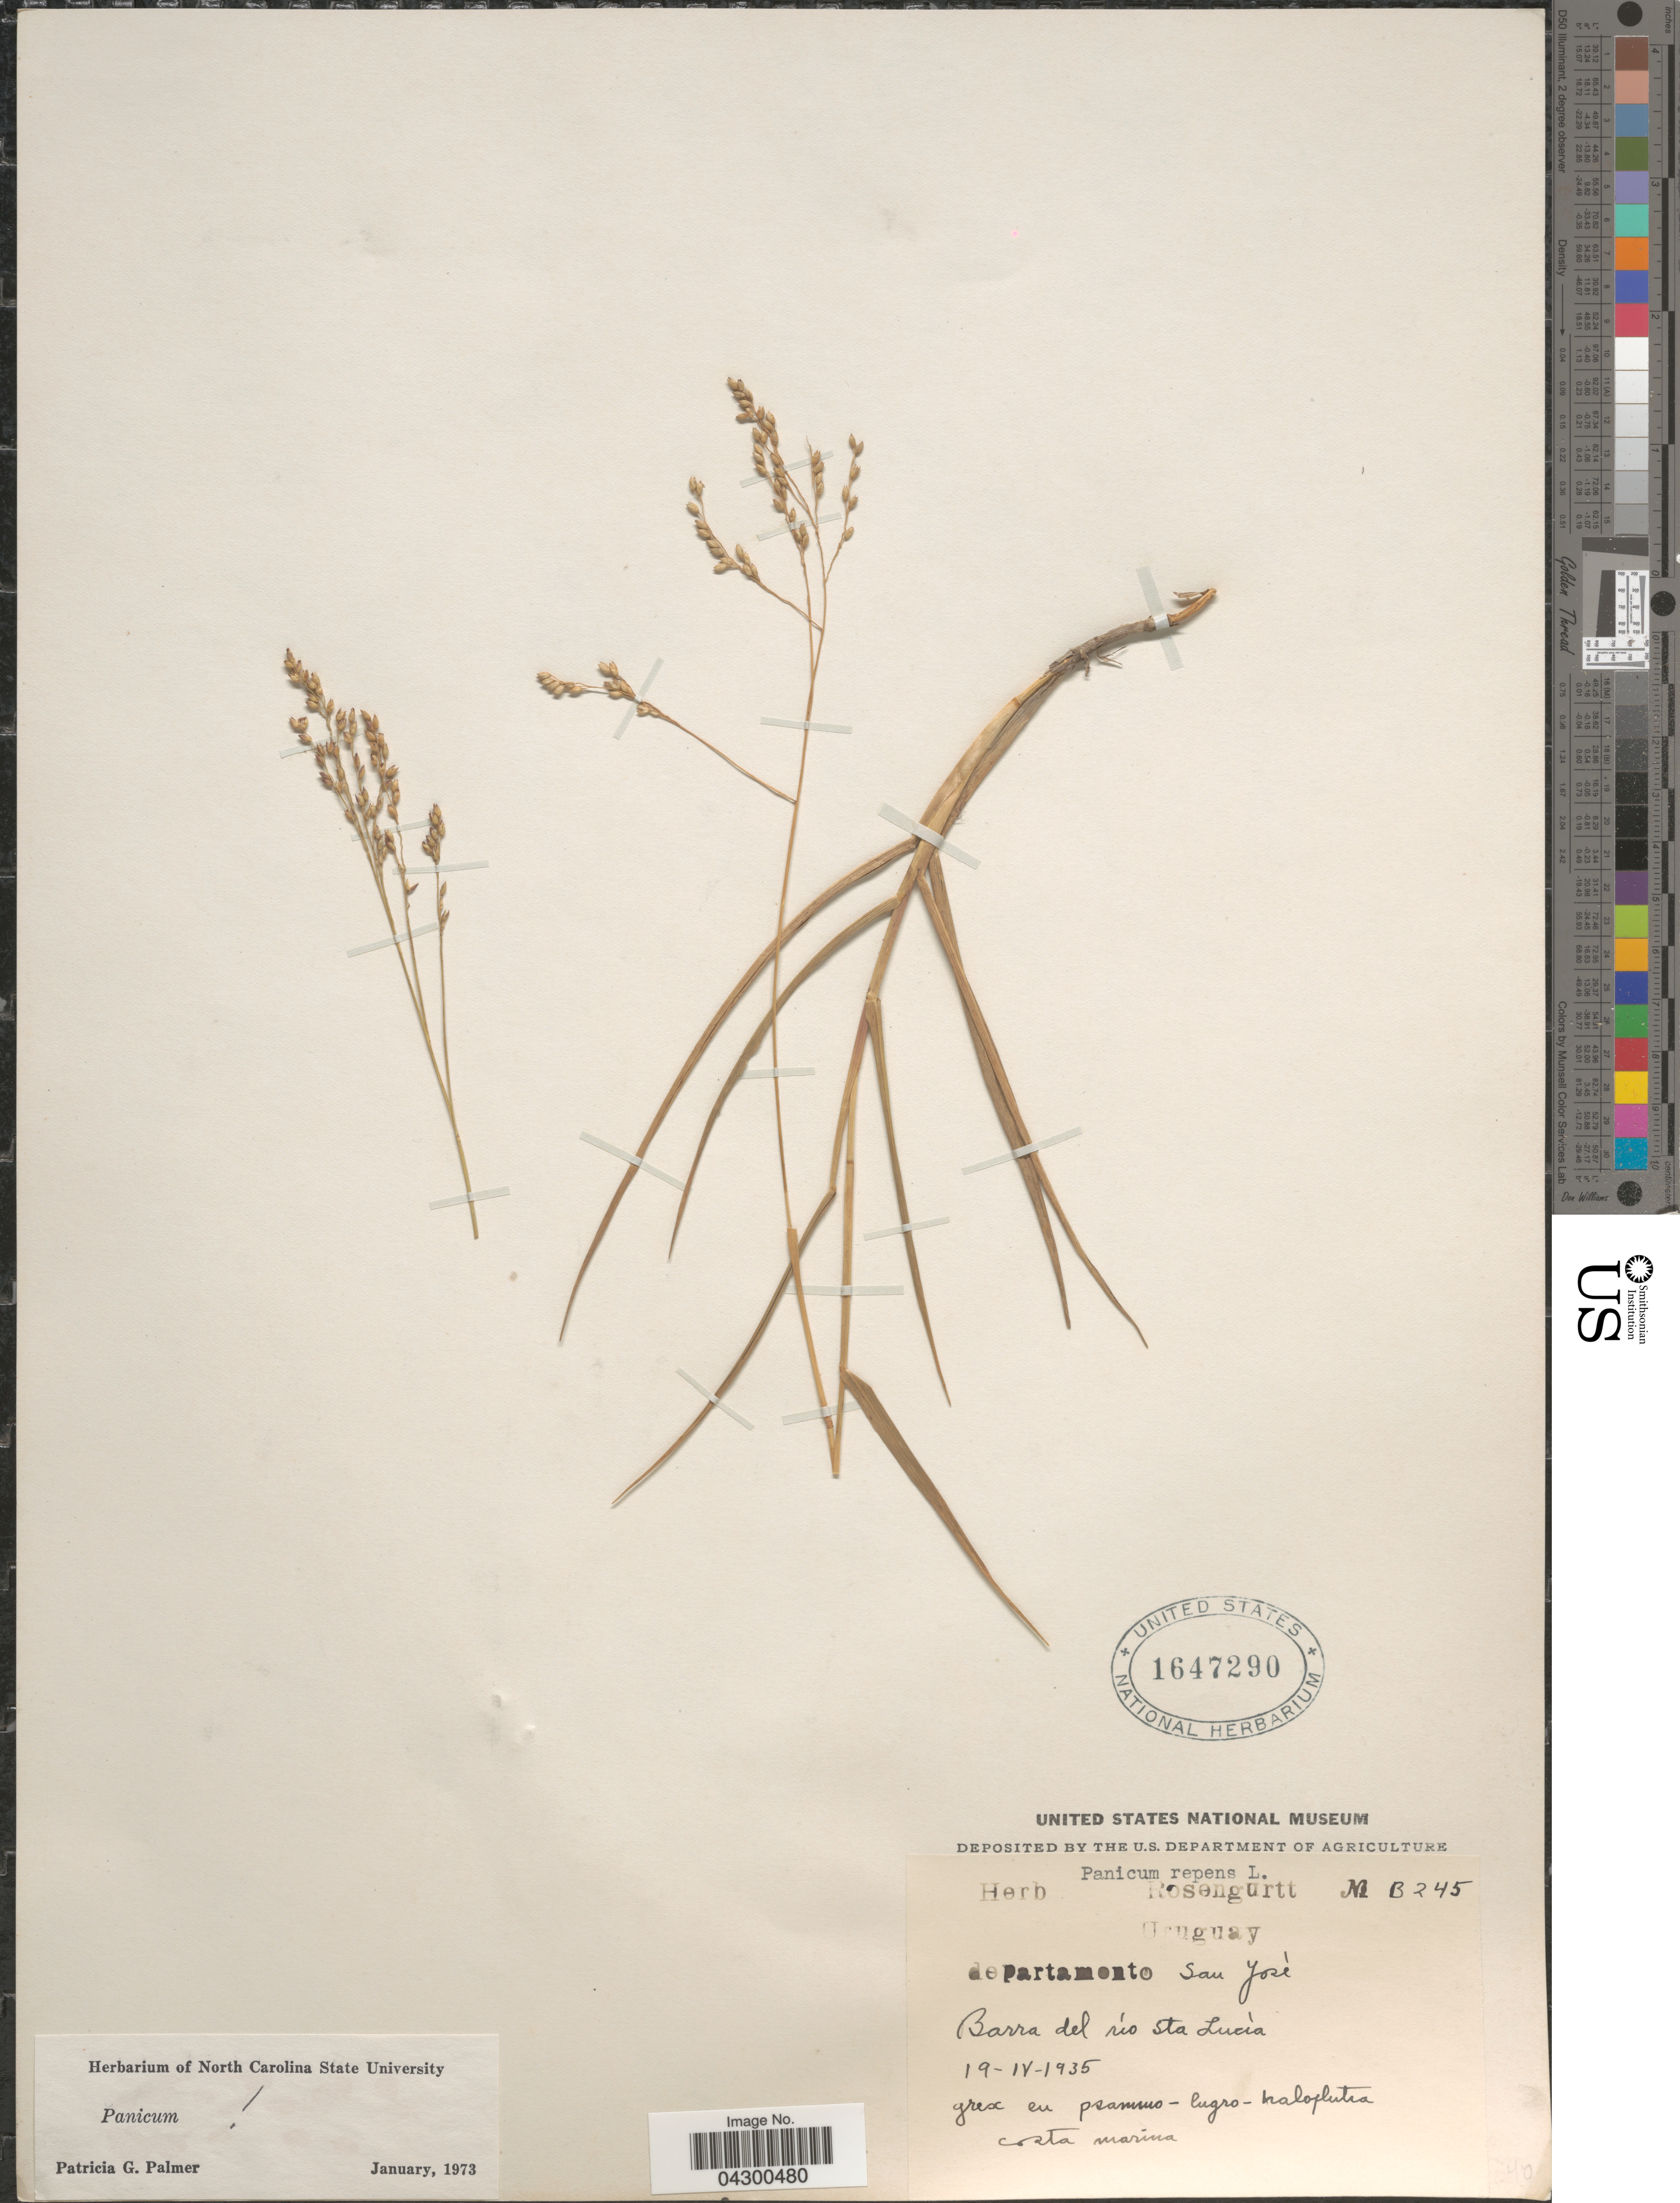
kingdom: Plantae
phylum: Tracheophyta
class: Liliopsida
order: Poales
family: Poaceae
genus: Panicum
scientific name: Panicum repens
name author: L.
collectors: ex herb. Rosengurtt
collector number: B245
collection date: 1935-04-19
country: Uruguay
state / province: San Jose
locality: Departamento San Josè. Barra del río Sta Lucía.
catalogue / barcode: US 1647290